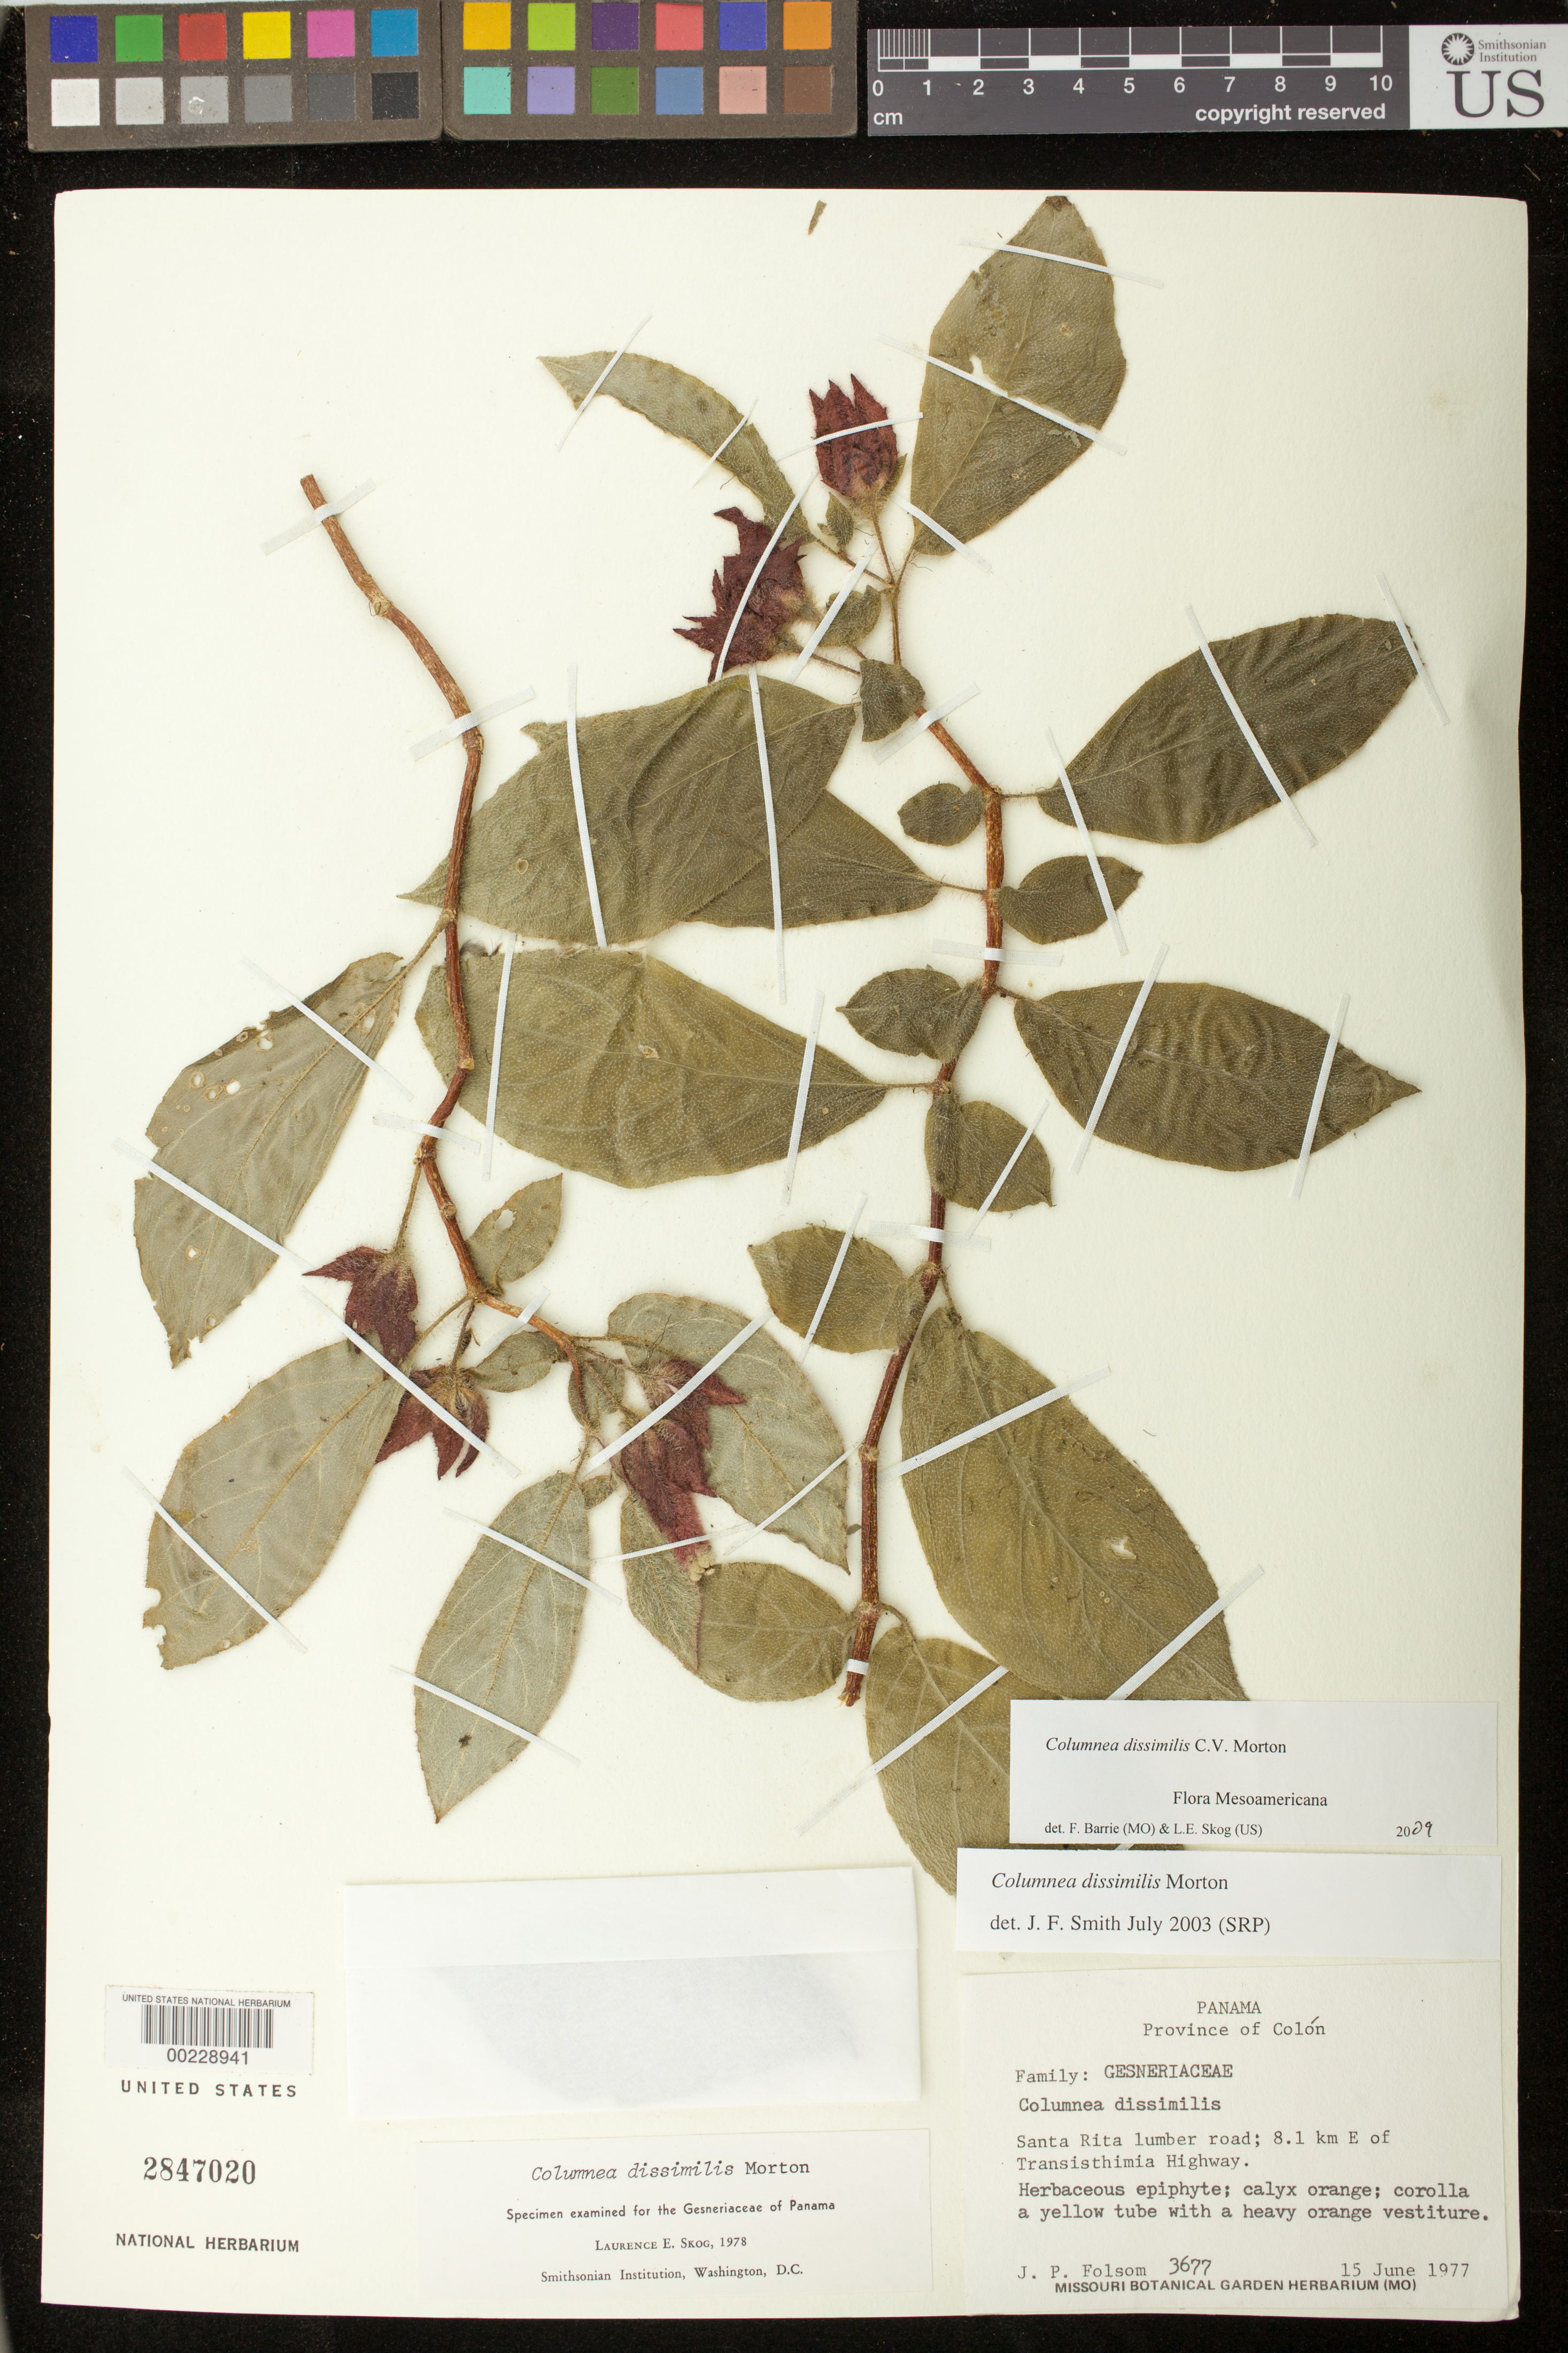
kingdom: Plantae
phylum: Tracheophyta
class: Magnoliopsida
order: Lamiales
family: Gesneriaceae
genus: Columnea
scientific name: Columnea dissimilis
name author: C.V. Morton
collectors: J. P. Folsom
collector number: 3677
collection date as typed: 15 Jun 1977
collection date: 1977-06-15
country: Panama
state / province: Colón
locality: Santa Rita lumber road, 8.1 km E of Transisthimia Highway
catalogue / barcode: US 2847020